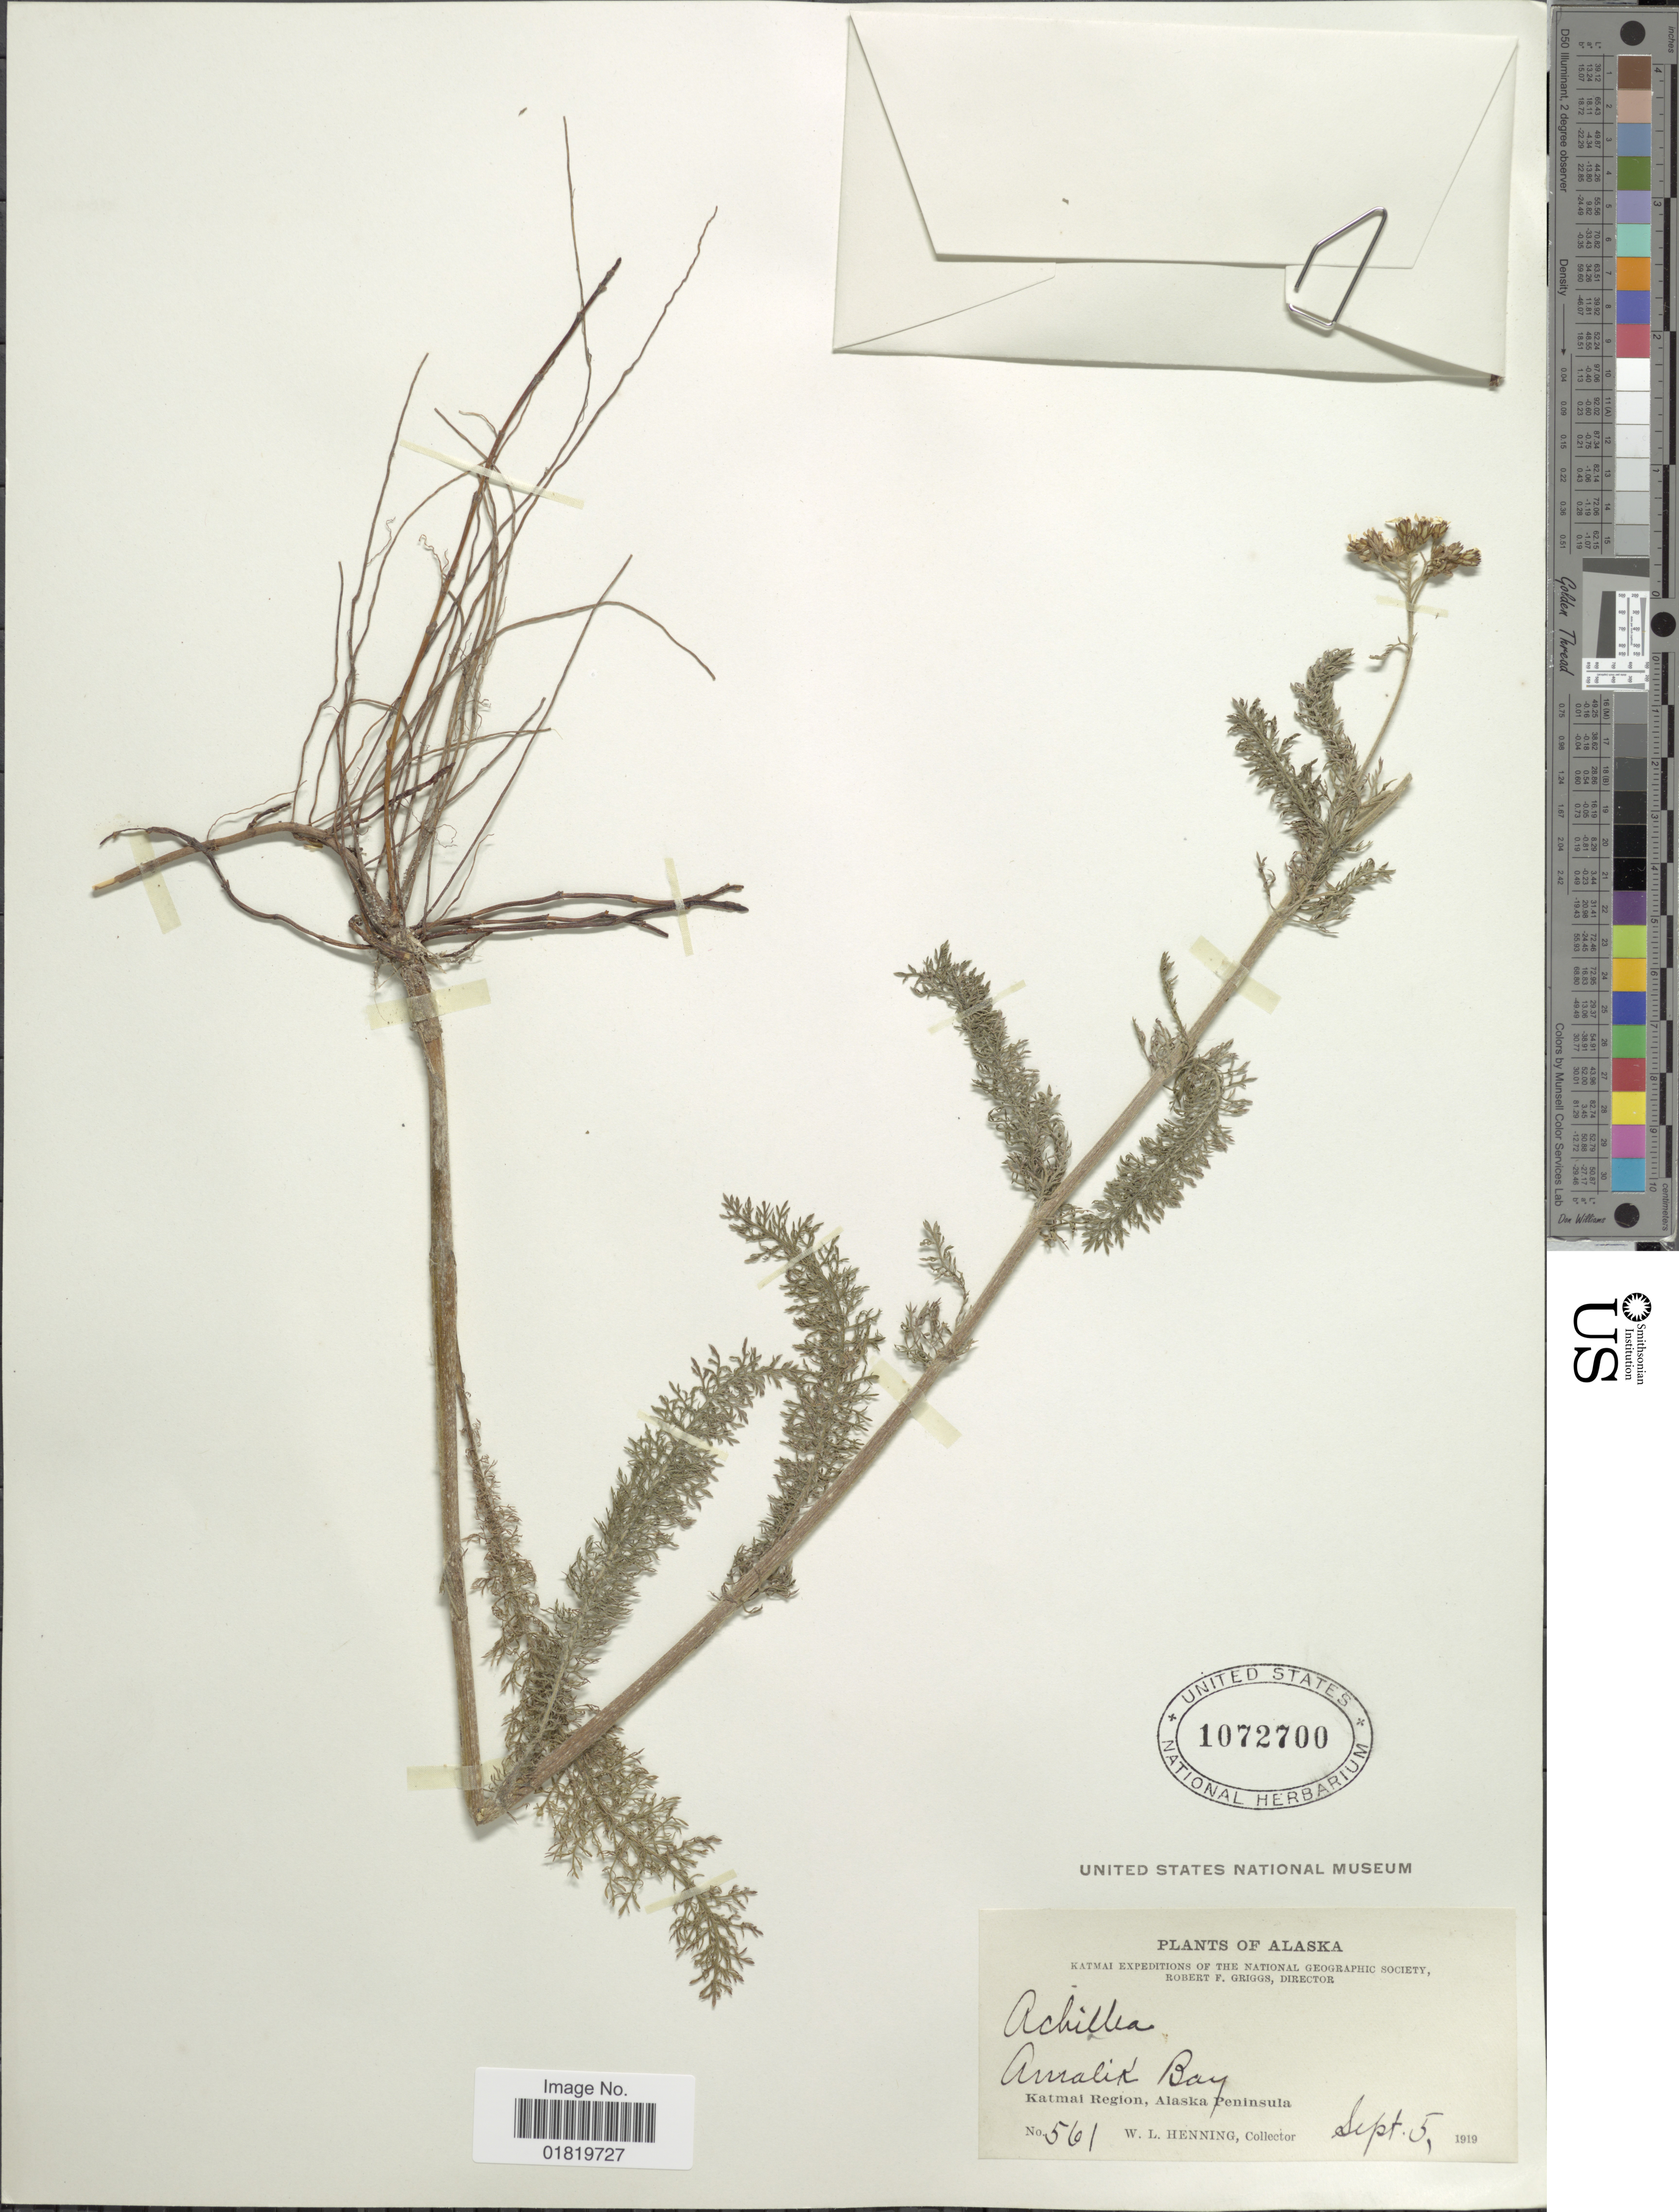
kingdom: Plantae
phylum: Tracheophyta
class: Magnoliopsida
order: Asterales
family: Asteraceae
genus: Achillea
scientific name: Achillea borealis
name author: Bong.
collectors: W. Henning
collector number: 561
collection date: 1919-09-05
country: United States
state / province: Alaska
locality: Amalik Bay, Katmai Region, Alaska Peninsula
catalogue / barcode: US 1072700